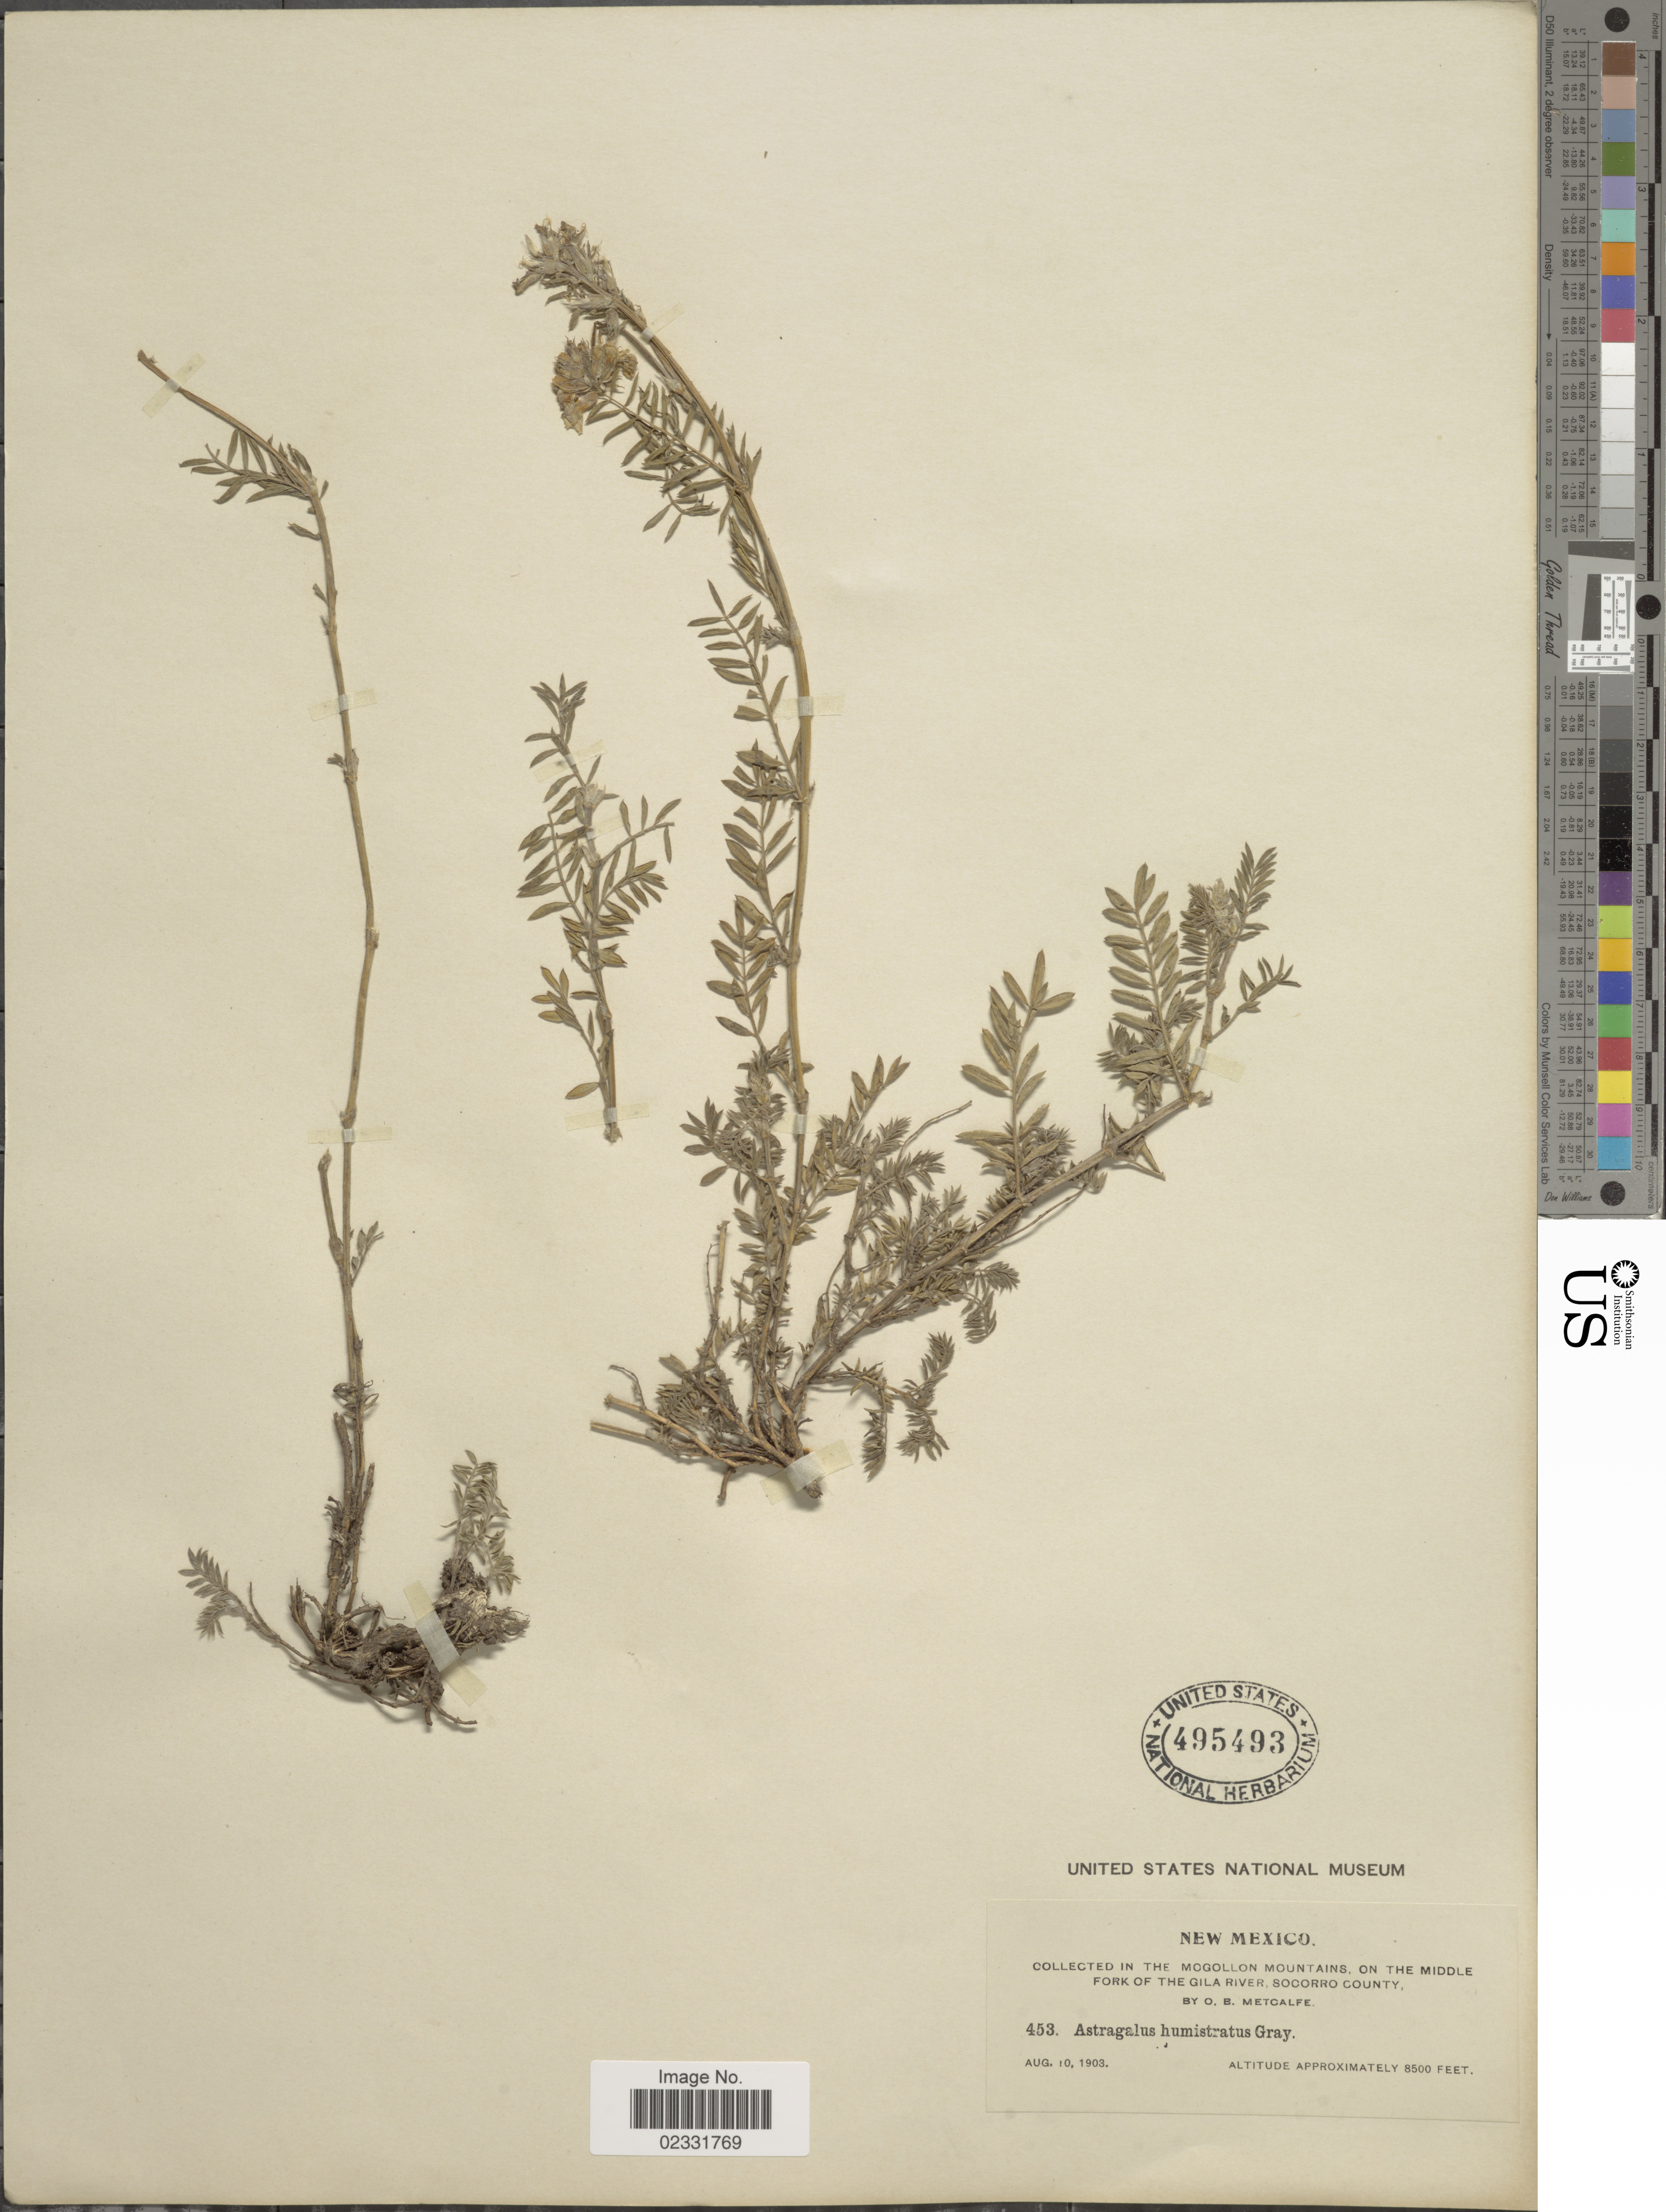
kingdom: Plantae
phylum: Tracheophyta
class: Magnoliopsida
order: Fabales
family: Fabaceae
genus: Astragalus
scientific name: Astragalus humistratus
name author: A. Gray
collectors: O. B. Metcalfe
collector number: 453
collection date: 1903-08-10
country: United States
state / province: New Mexico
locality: In the Mogollon Mountains, on the Middle Fork of the Gila River, Socorro County.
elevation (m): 2591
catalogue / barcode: US 495493